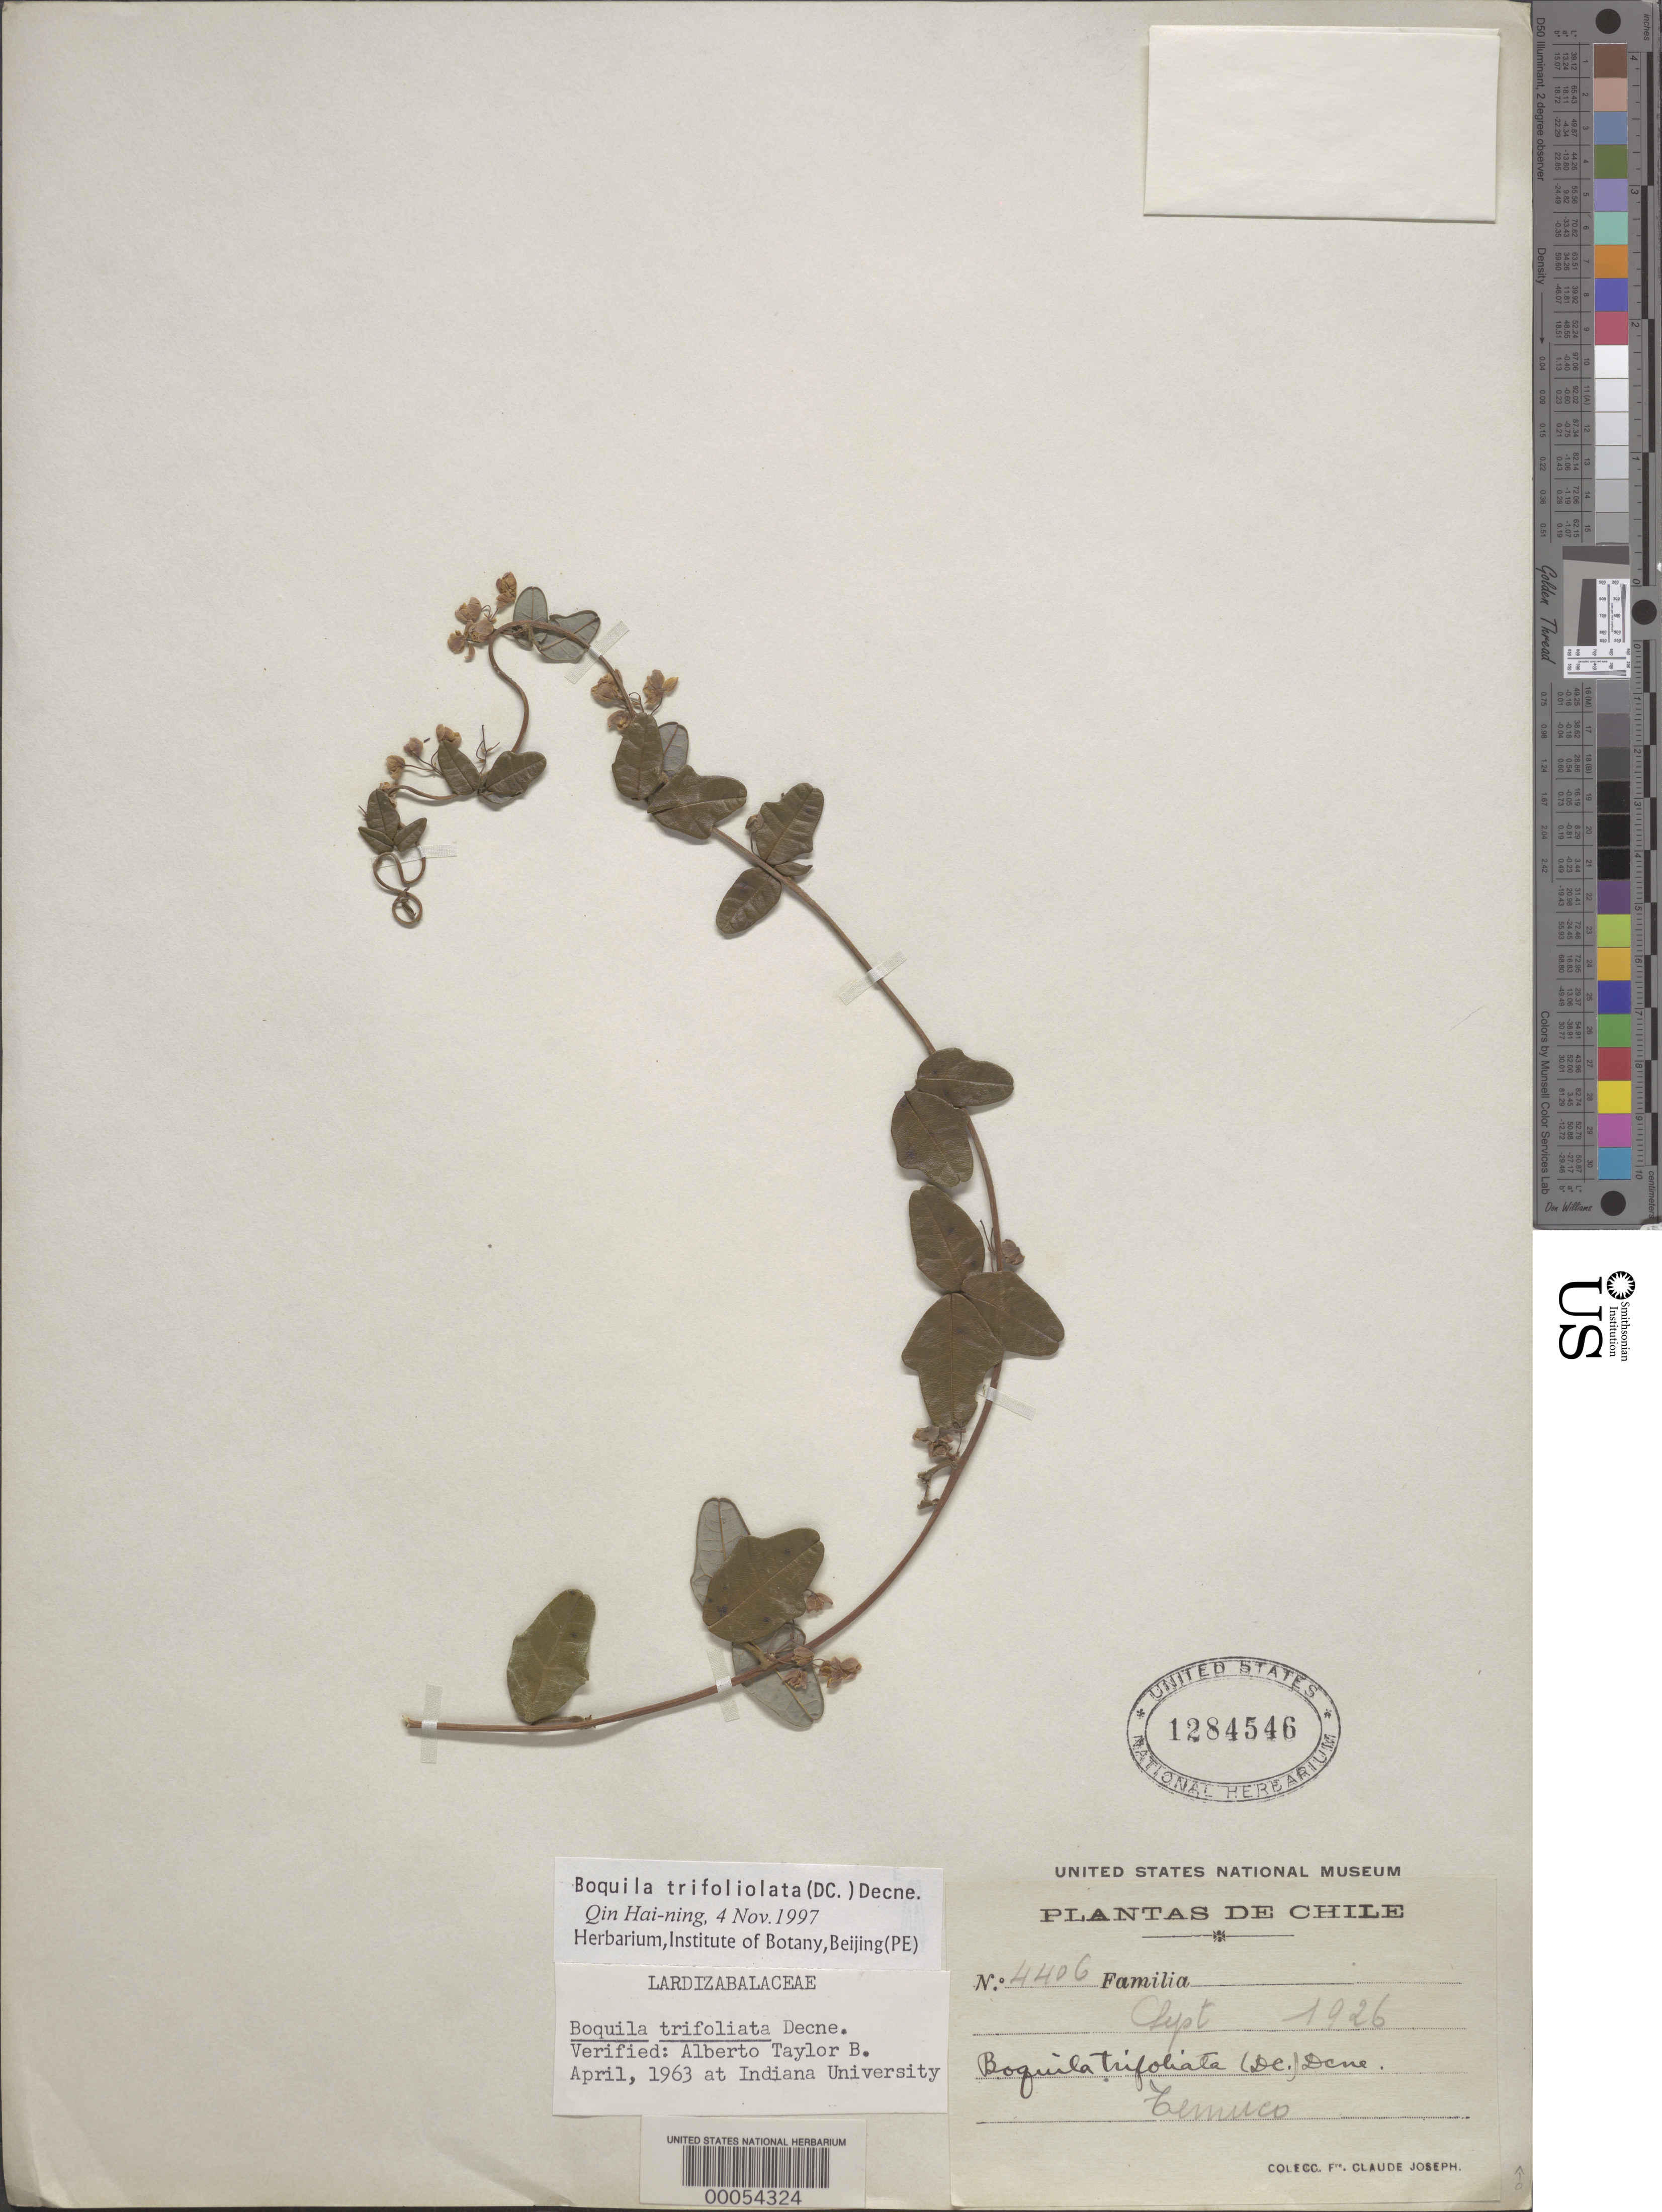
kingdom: Plantae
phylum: Tracheophyta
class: Magnoliopsida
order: Ranunculales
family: Lardizabalaceae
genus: Boquila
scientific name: Boquila trifoliolata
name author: (DC.) Decne.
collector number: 4406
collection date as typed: Sep 1926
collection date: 1926-09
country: Chile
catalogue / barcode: US 1284546